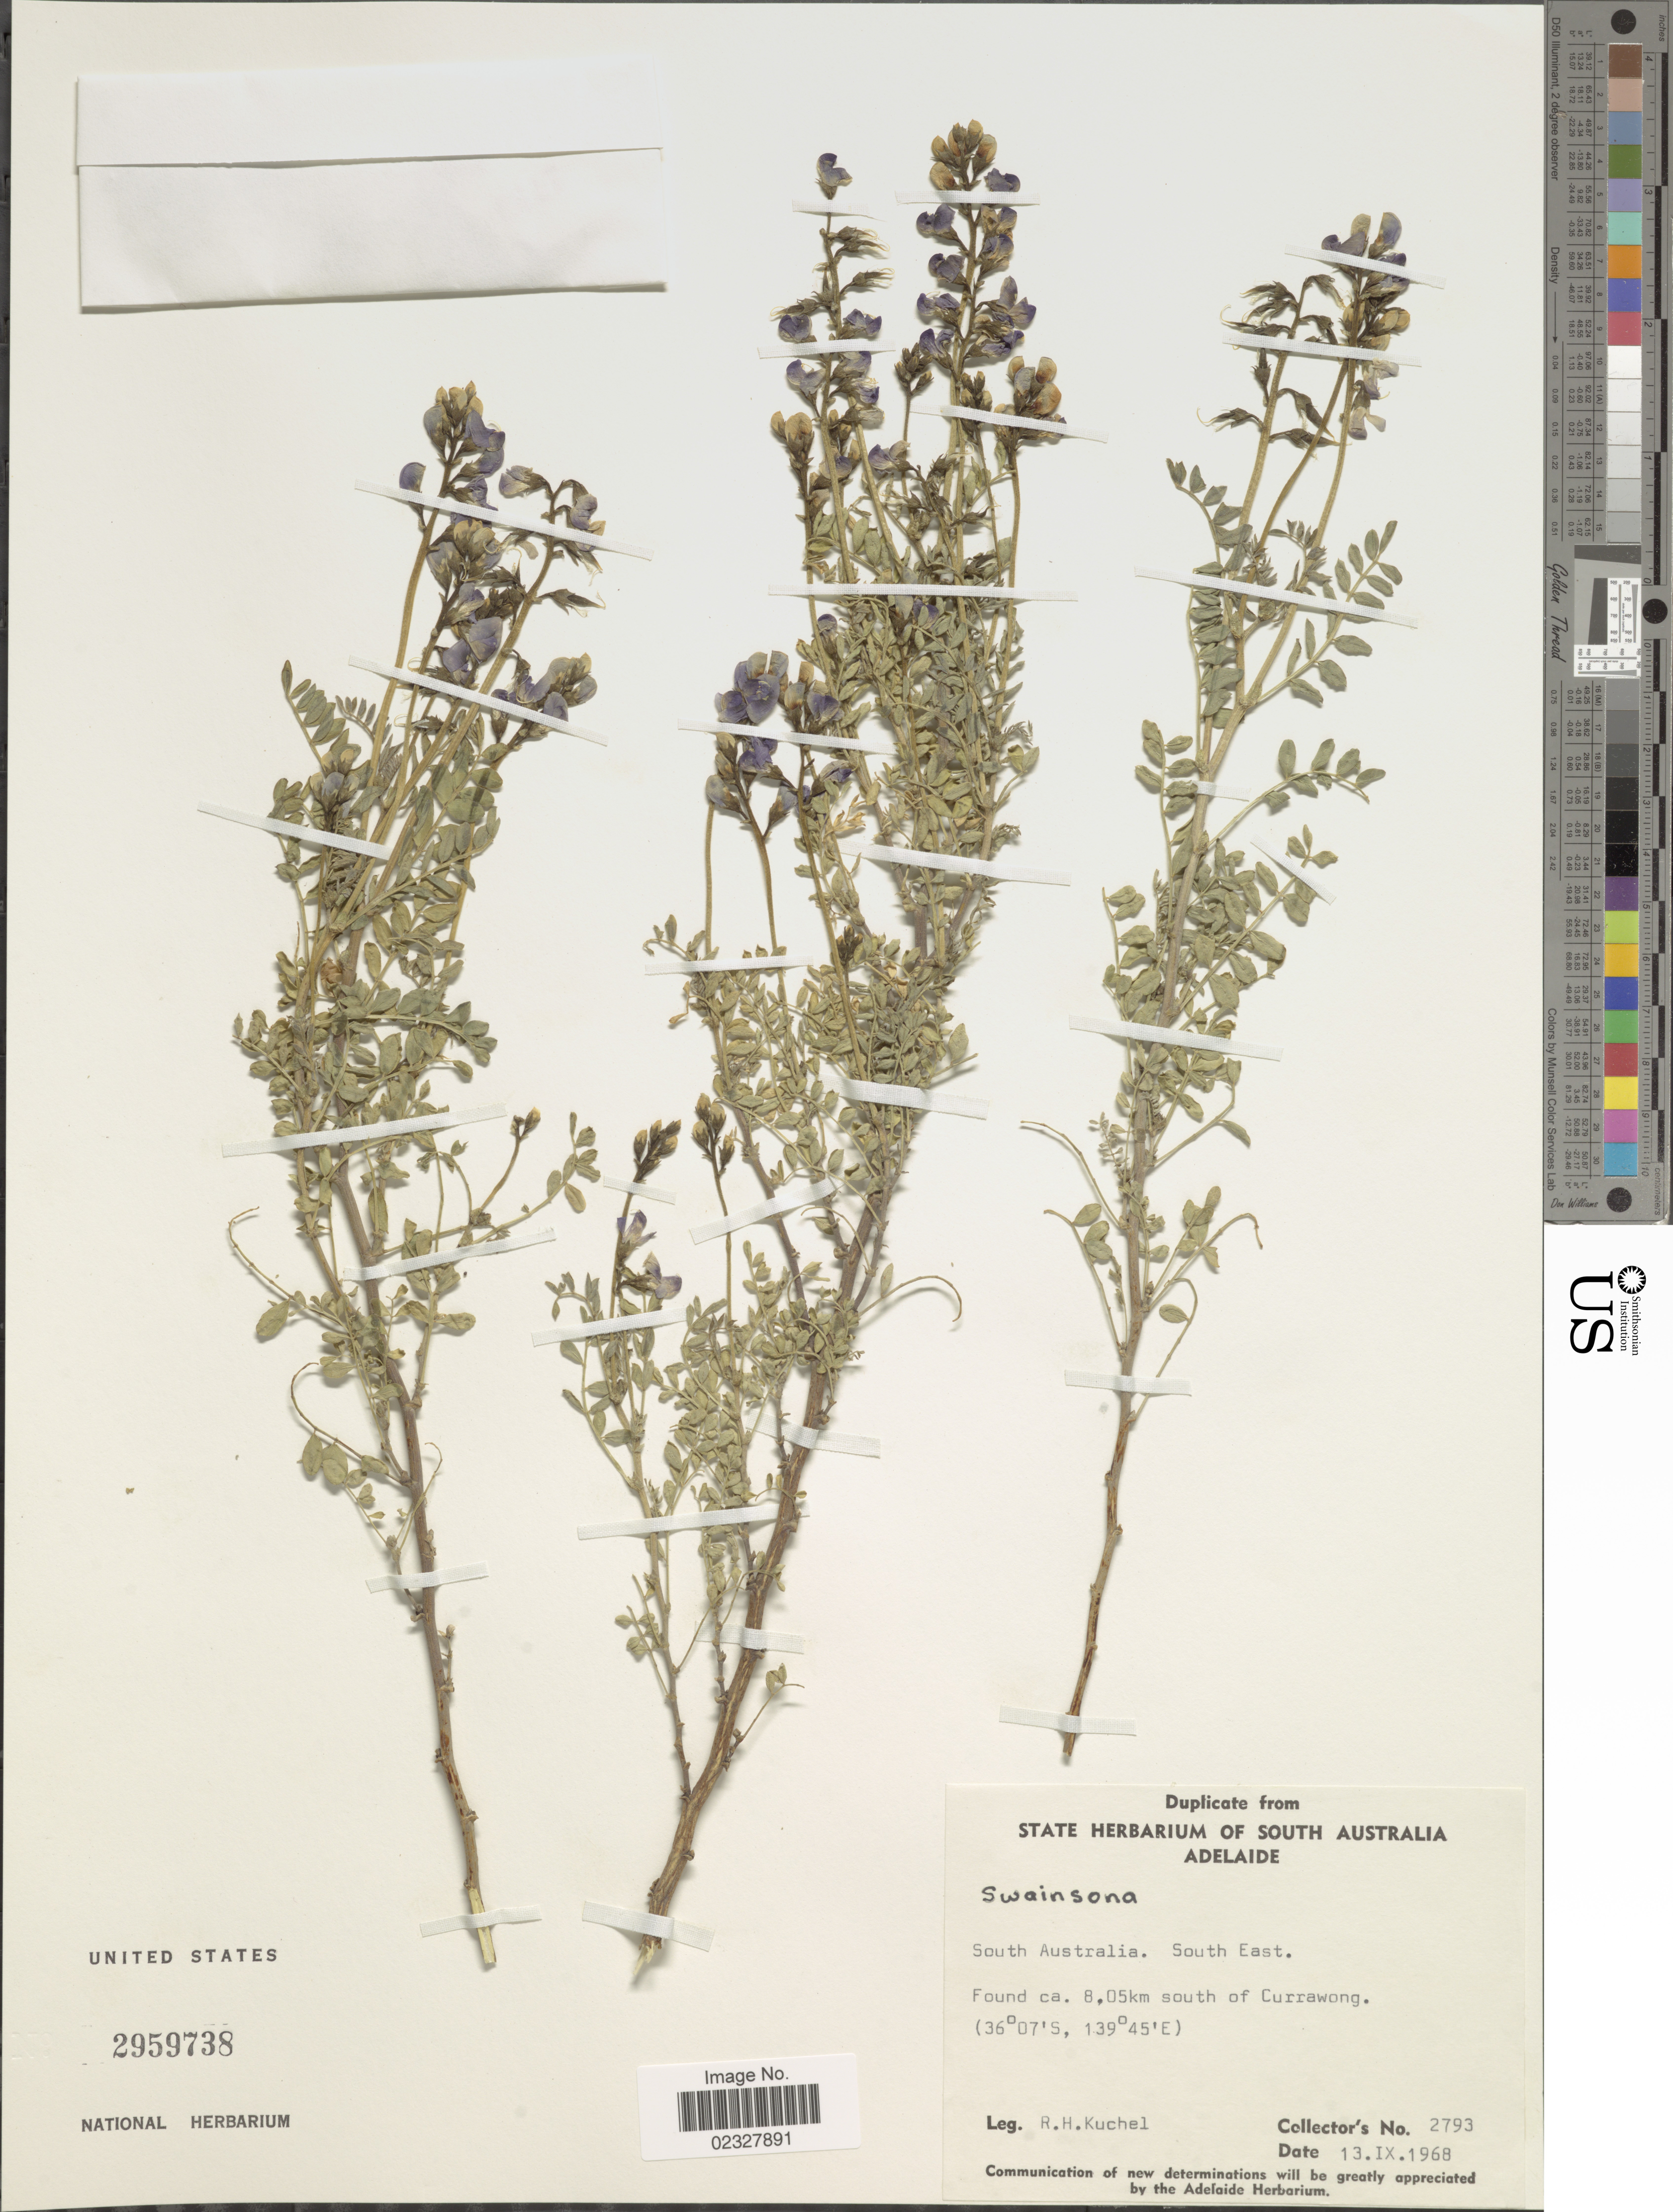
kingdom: Plantae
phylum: Tracheophyta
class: Magnoliopsida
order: Fabales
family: Fabaceae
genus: Swainsona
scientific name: Swainsona sp.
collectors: R. Kuchel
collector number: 2793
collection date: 1968-09-13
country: Australia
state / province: South Australia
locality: South East. ca. 8.05 km south of Currawong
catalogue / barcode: US 2959738